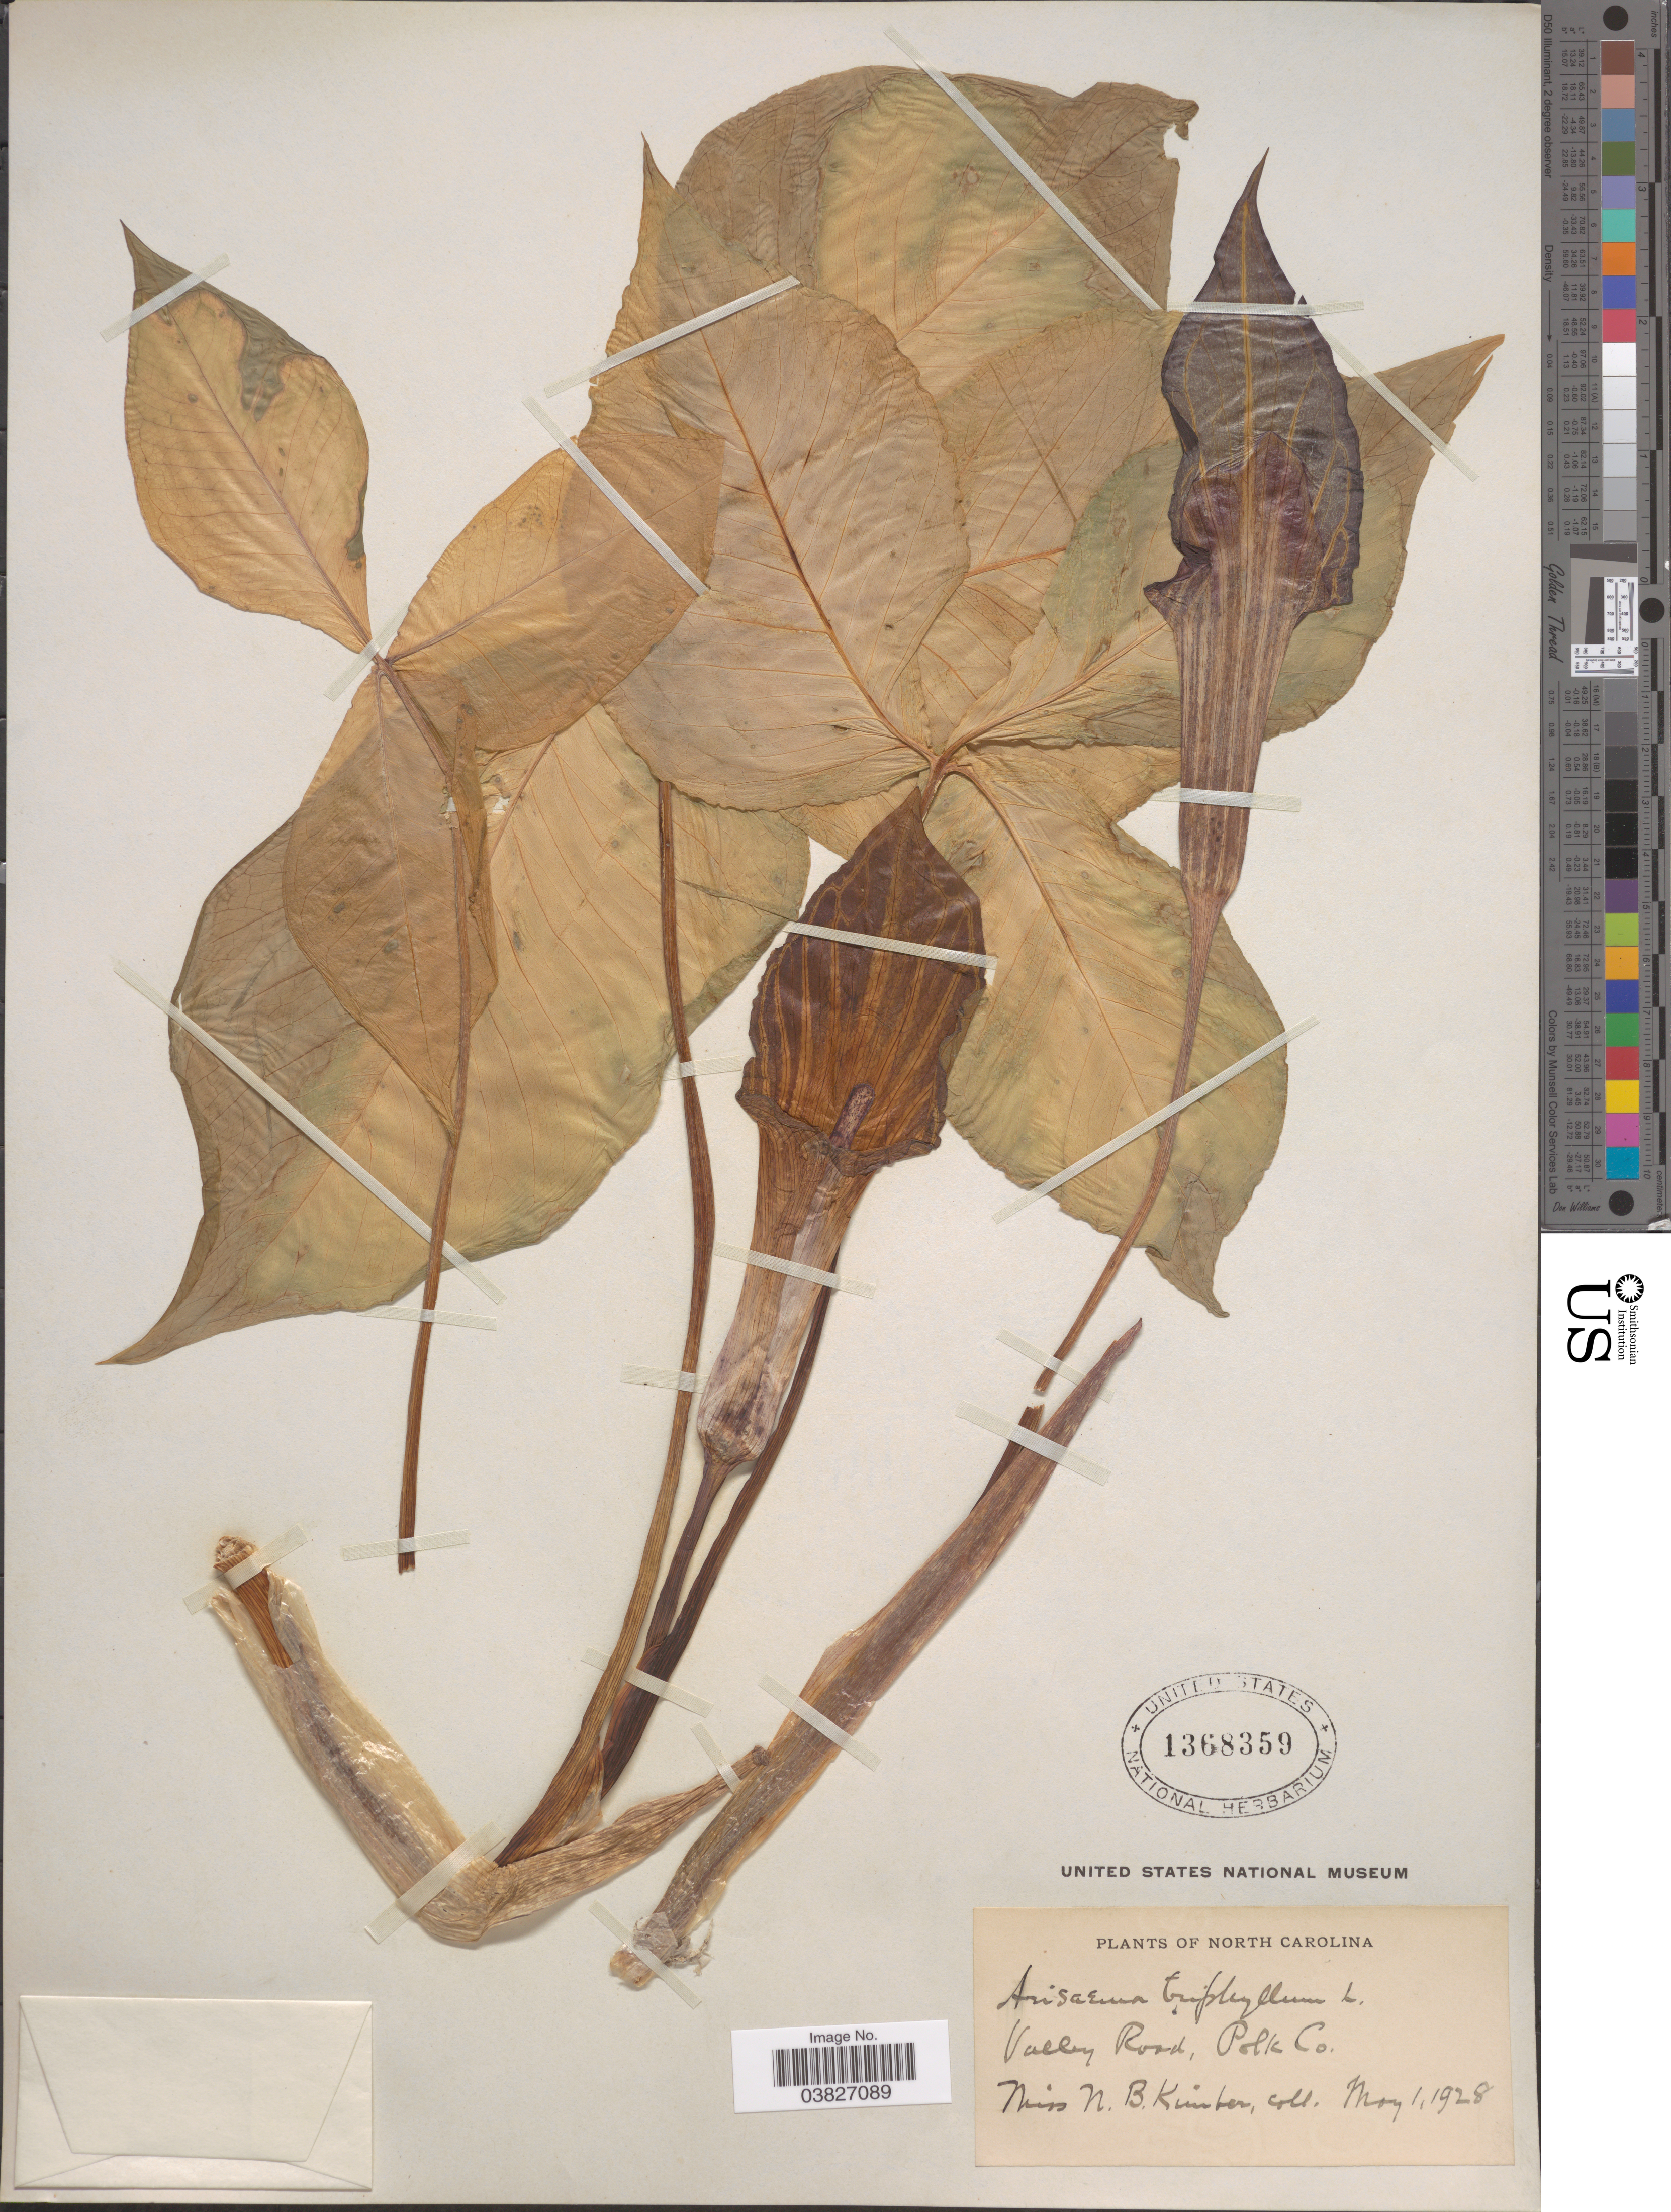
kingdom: Plantae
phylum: Tracheophyta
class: Liliopsida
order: Alismatales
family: Araceae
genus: Arisaema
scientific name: Arisaema triphyllum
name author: (L.) Schott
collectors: N. Kimber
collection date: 1928-05-01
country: United States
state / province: North Carolina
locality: Valley Road, Polk Co.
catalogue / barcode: US 1368359